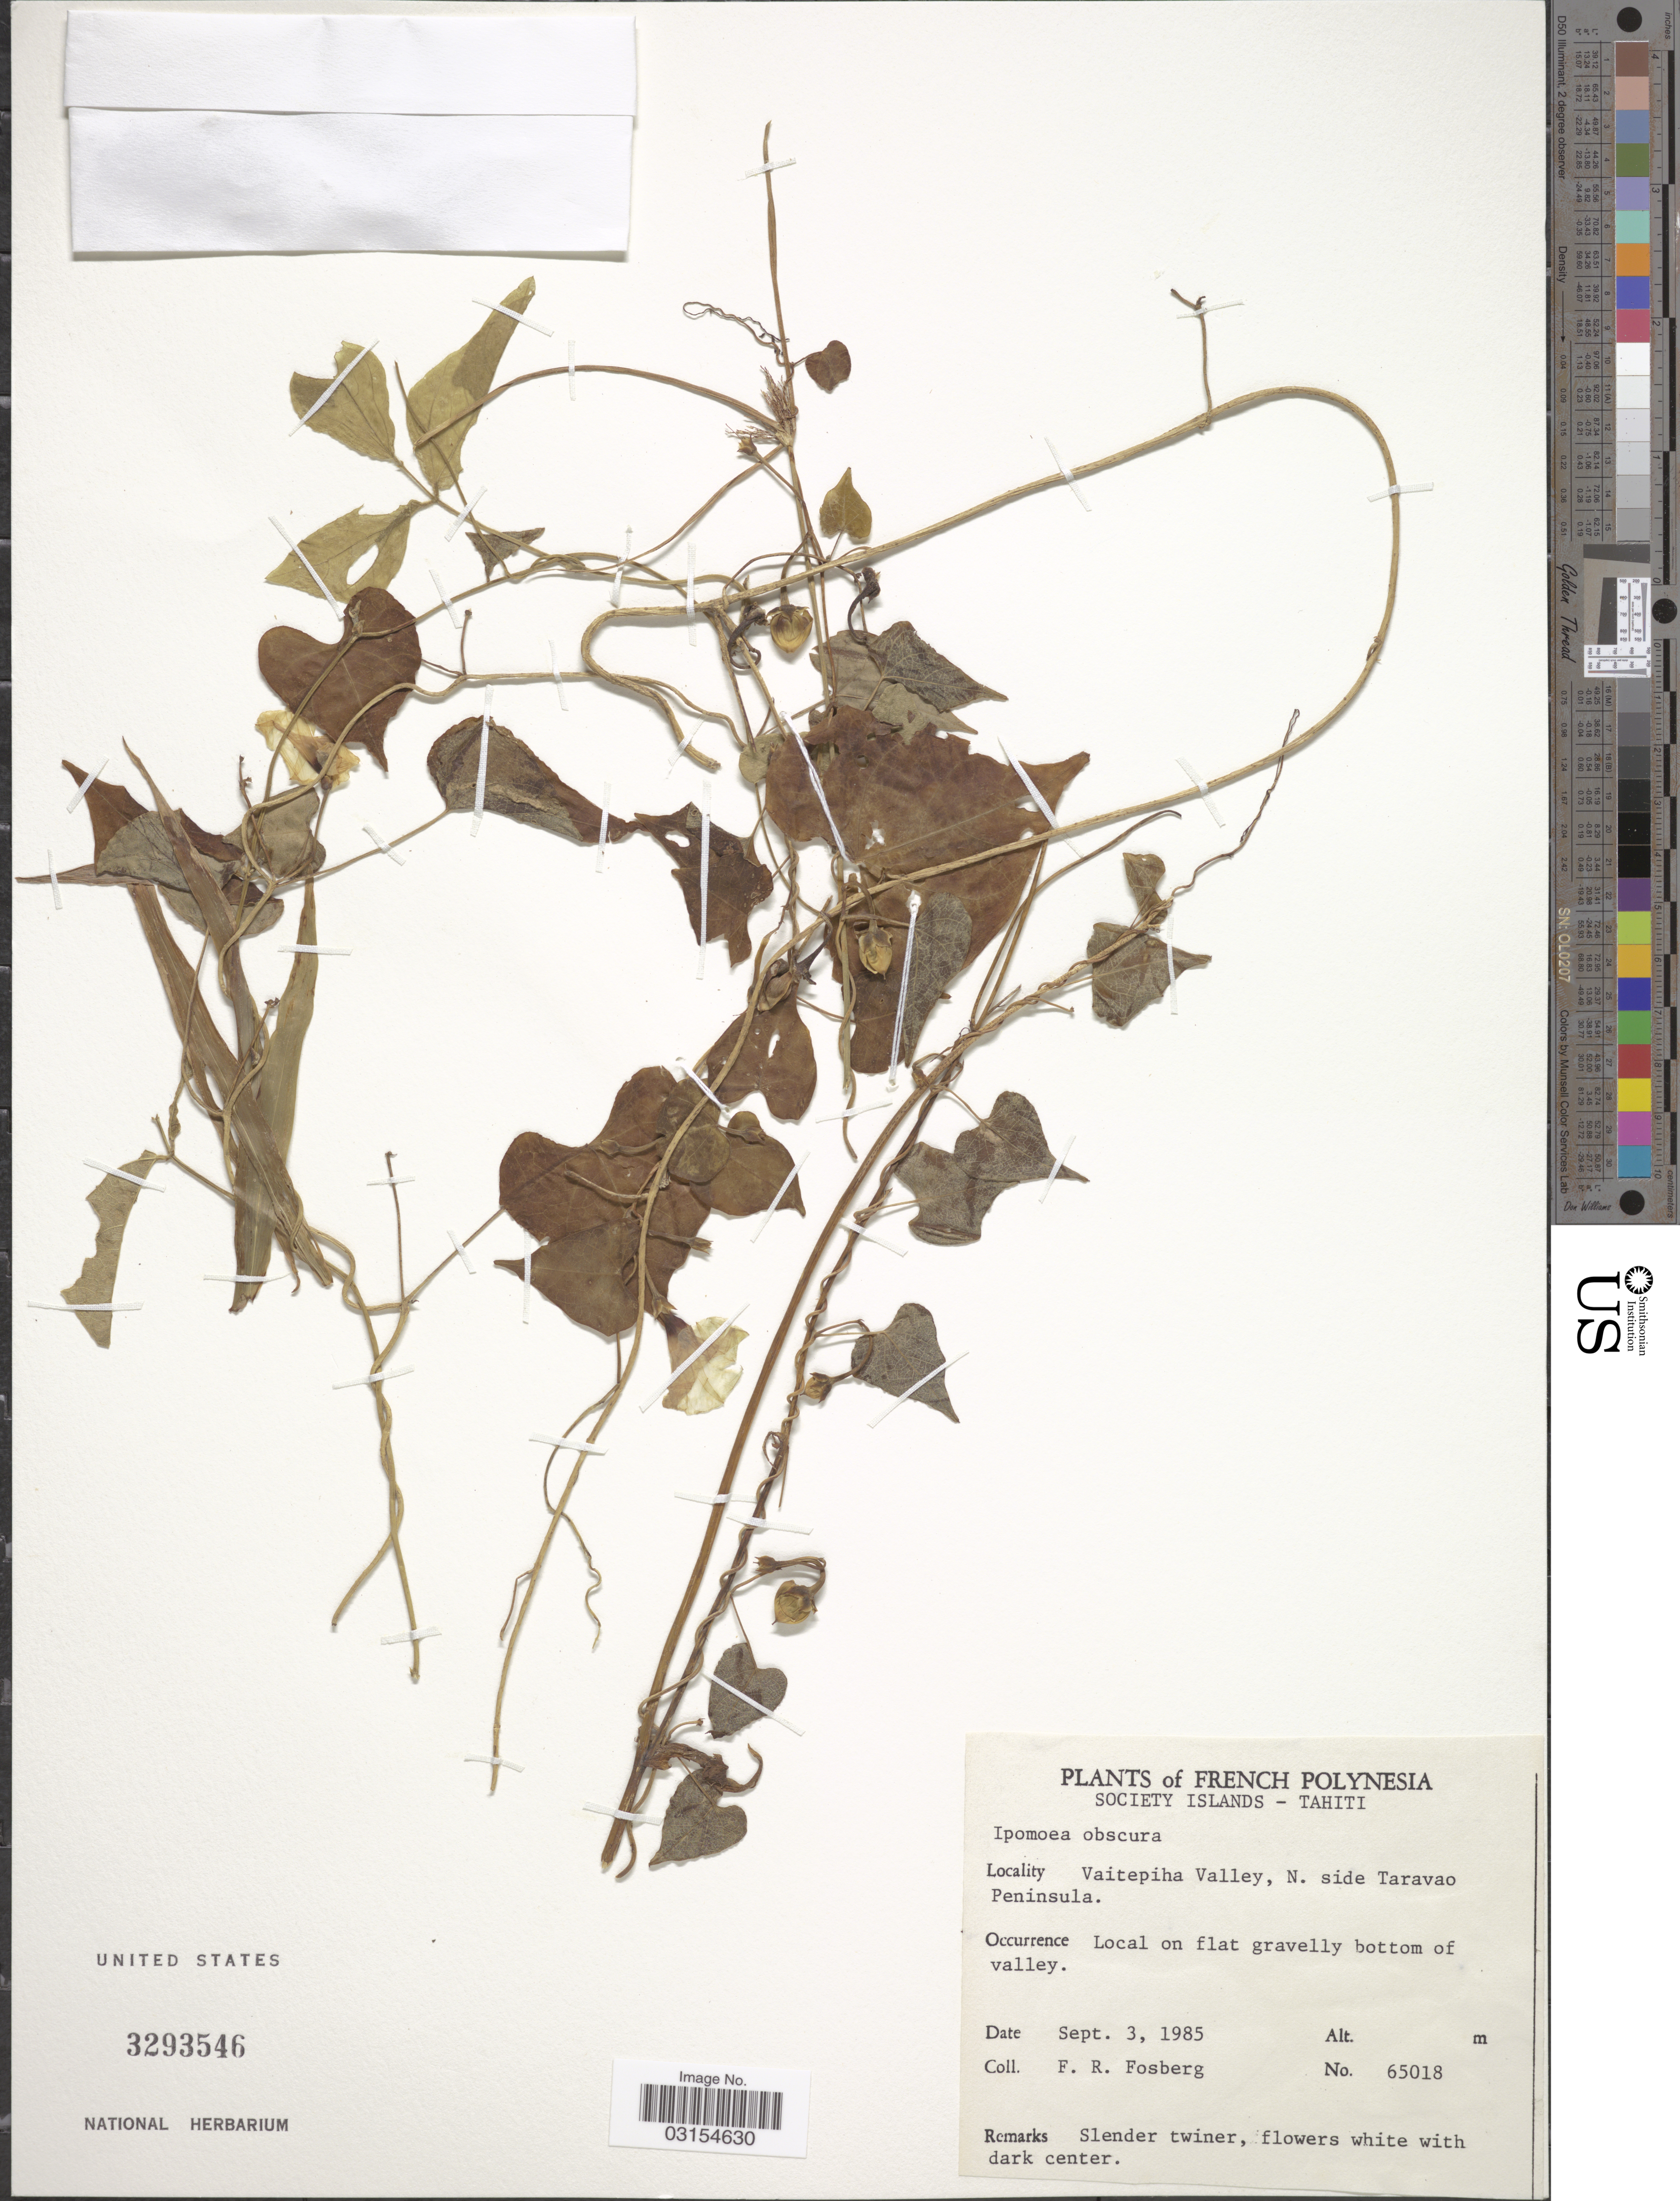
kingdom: Plantae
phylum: Tracheophyta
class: Magnoliopsida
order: Solanales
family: Convolvulaceae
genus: Ipomoea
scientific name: Ipomoea obscura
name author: (L.) Ker Gawl.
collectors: F. R. Fosberg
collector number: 65018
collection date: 1985-09-03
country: French Polynesia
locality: Society Islands - Tahiti. Vaitepiha Valley, N. side Taravao Peninsula.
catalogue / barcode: US 3293546